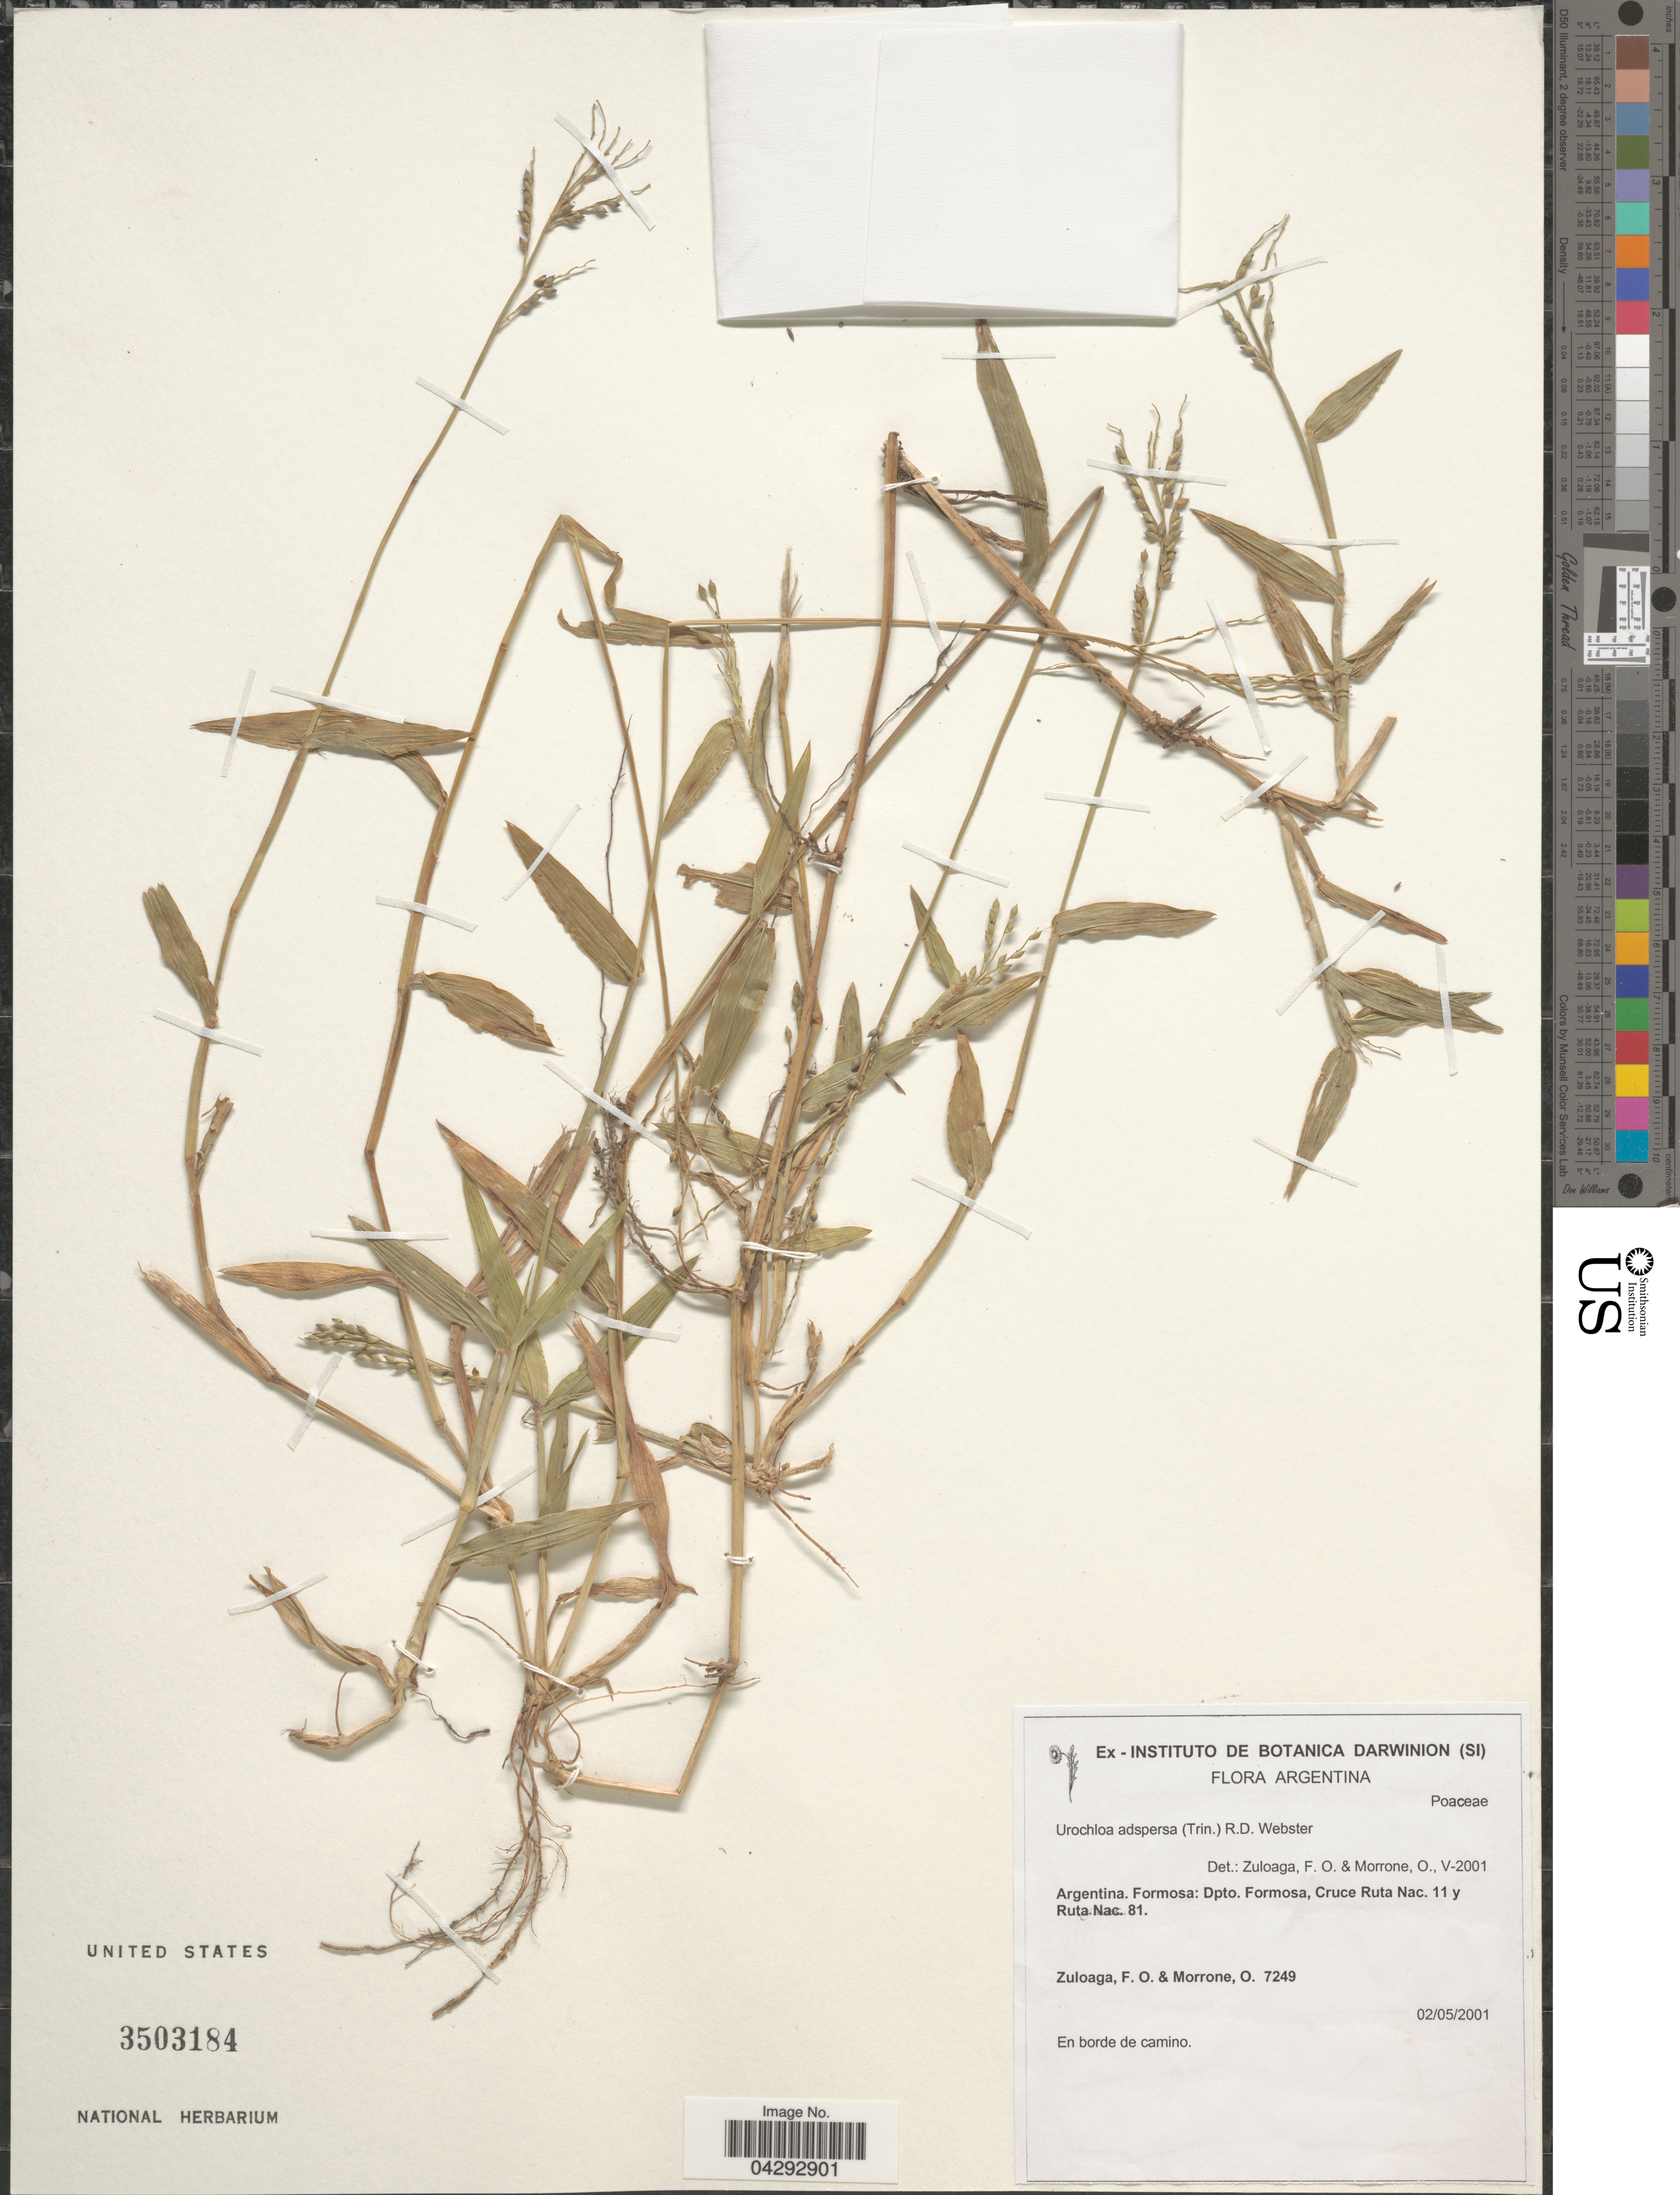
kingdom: Plantae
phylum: Tracheophyta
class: Liliopsida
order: Poales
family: Poaceae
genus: Urochloa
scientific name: Urochloa adspersa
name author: (Trin.) R.D. Webster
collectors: F. O. Zuloaga & O. N. Morrone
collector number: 7249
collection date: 2001-05-02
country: Argentina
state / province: Formosa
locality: Dpto. Formosa, Cruce Ruta Nac. 11 y Ruta Nac. 81. En borde de camino.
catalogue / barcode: US 3503184